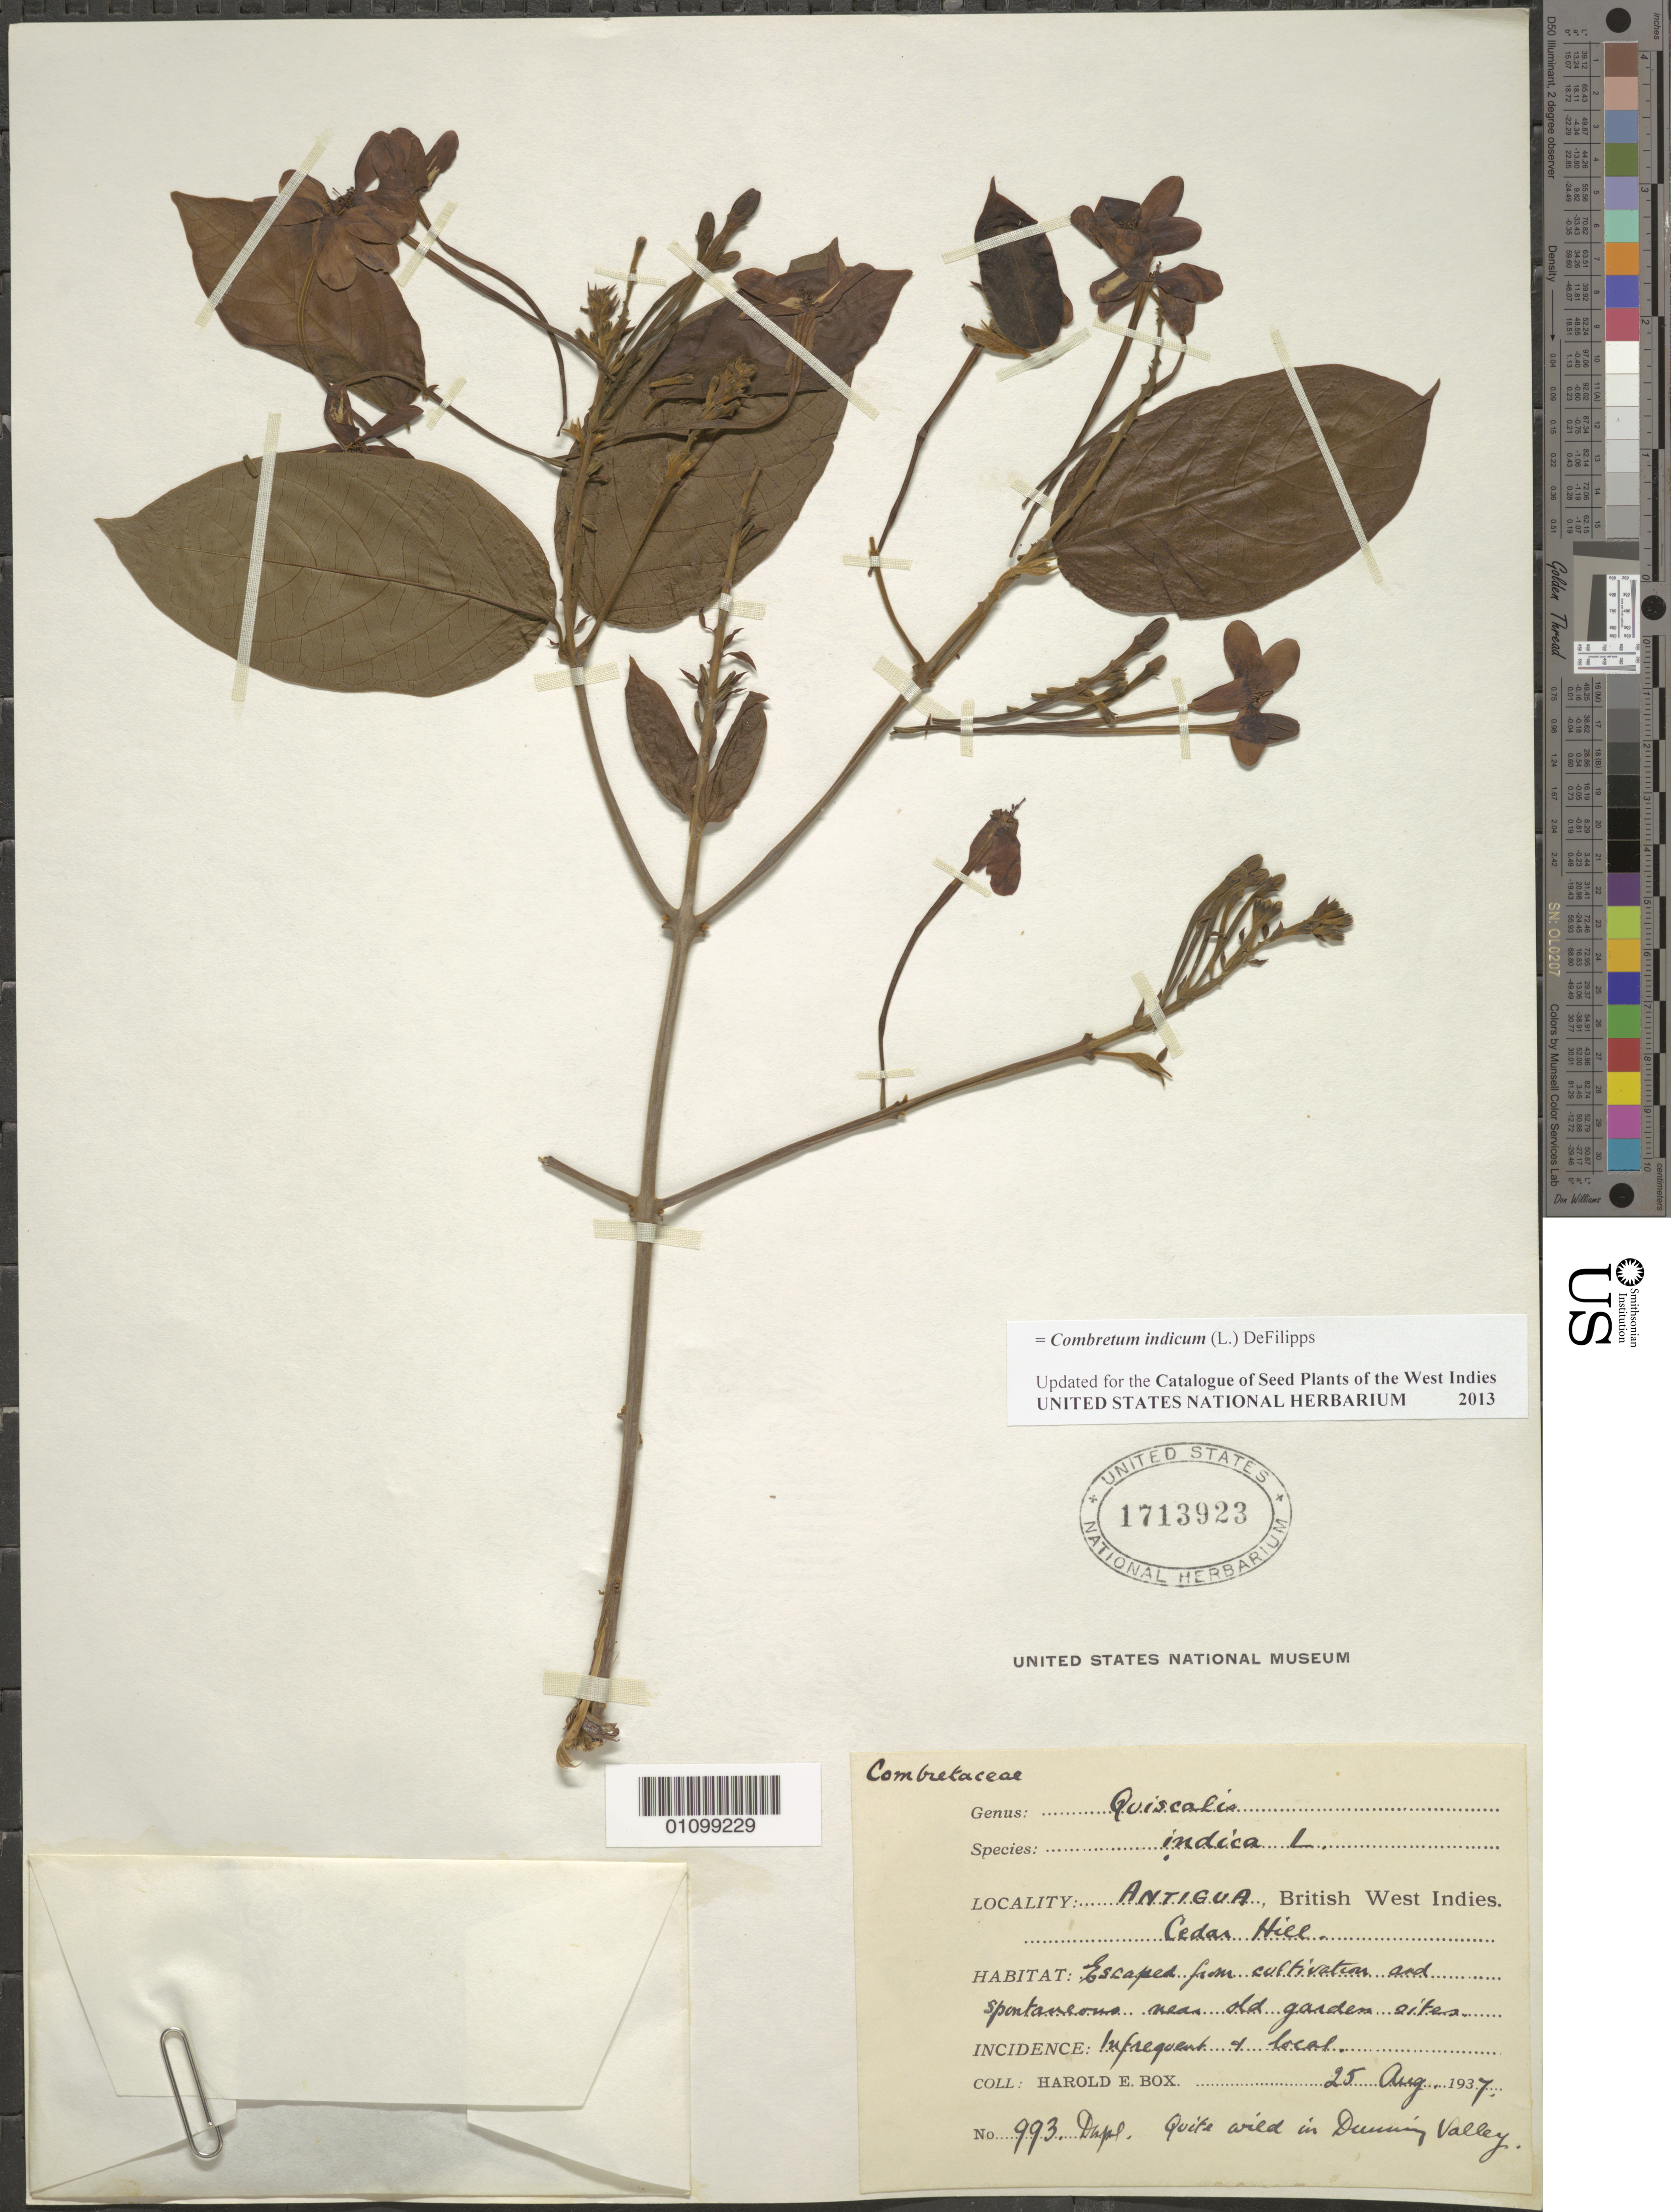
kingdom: Plantae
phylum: Tracheophyta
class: Magnoliopsida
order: Myrtales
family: Combretaceae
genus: Combretum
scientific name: Combretum indicum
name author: (L.) DeFilipps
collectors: H. E. Box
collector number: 993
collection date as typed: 25 Aug 1937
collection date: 1937-08-25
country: Antigua and Barbuda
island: Antigua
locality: Cedar Hill. Escapes from cultivation and spontaneous near old garden sites. Quite wild in Dunning Valley.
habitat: Escaped from cultivation and spontaneous near old garden sites.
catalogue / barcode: US 1713923